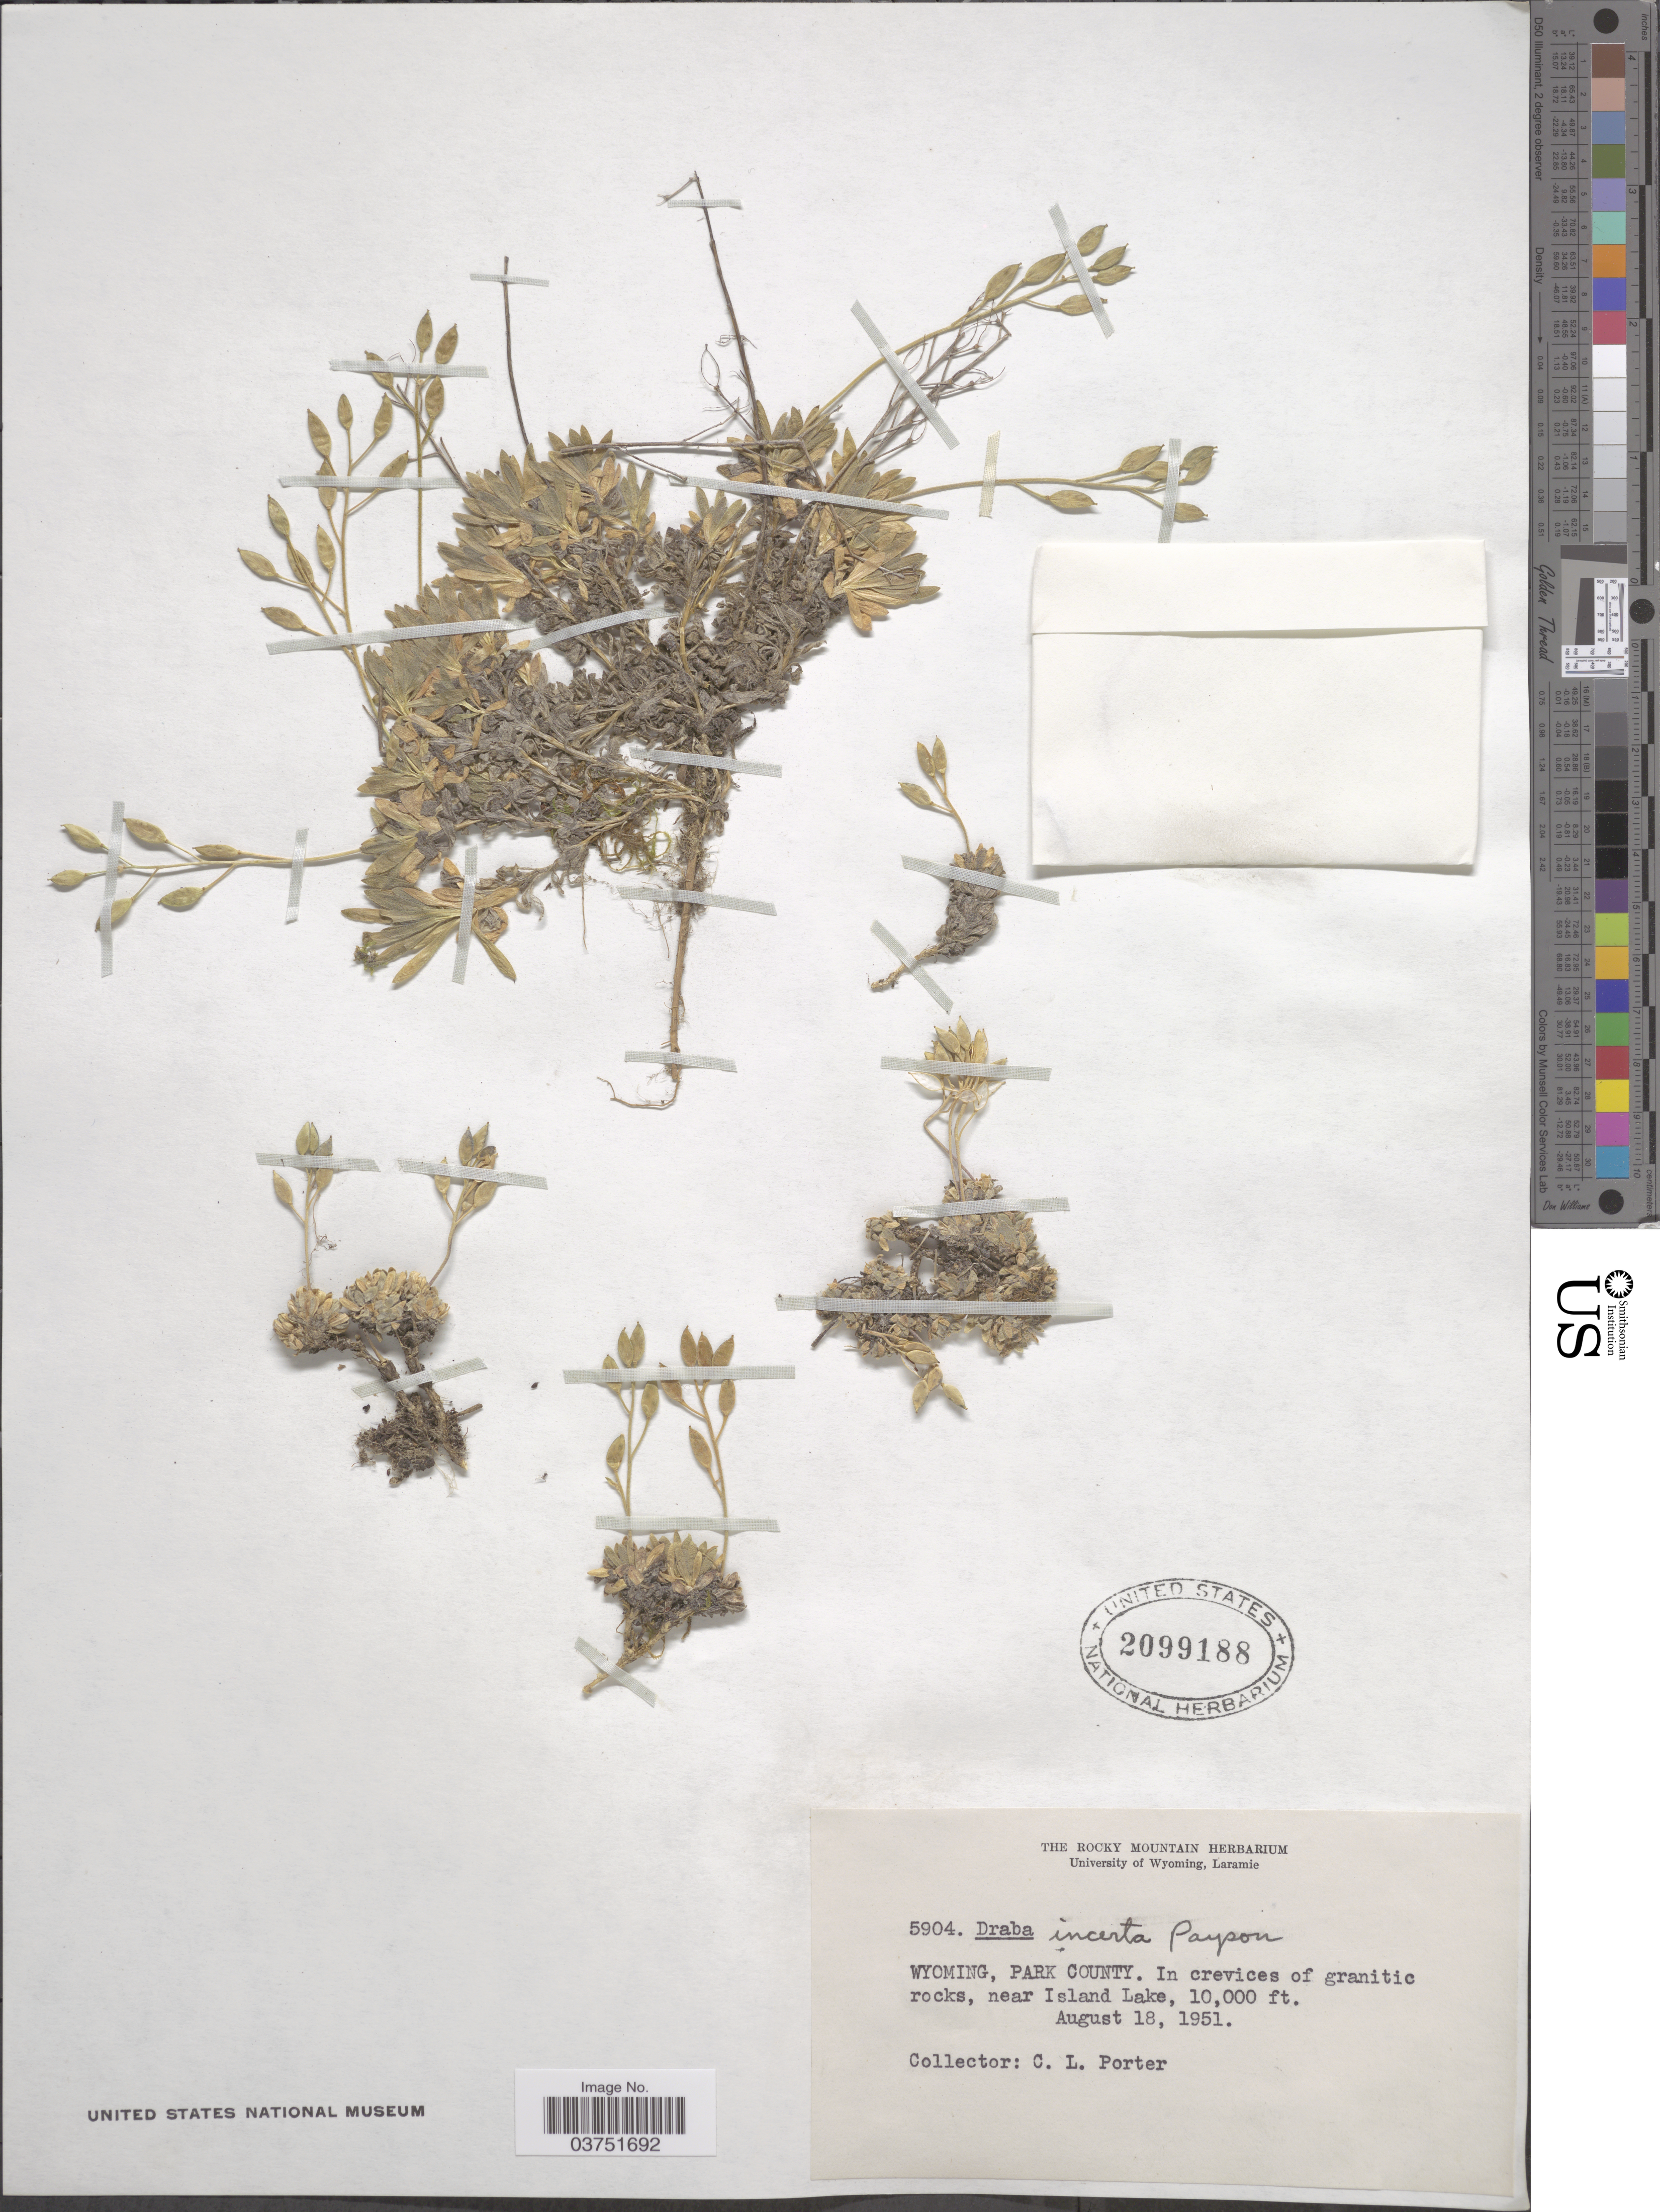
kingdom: Plantae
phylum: Tracheophyta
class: Magnoliopsida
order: Brassicales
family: Brassicaceae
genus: Draba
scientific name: Draba incerta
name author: Payson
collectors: C. L. Porter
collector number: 5904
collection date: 1951-08-18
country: United States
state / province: Wyoming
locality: Park County. In crevices of granitic rocks, near Island Lake.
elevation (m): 3048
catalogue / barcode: US 2099188